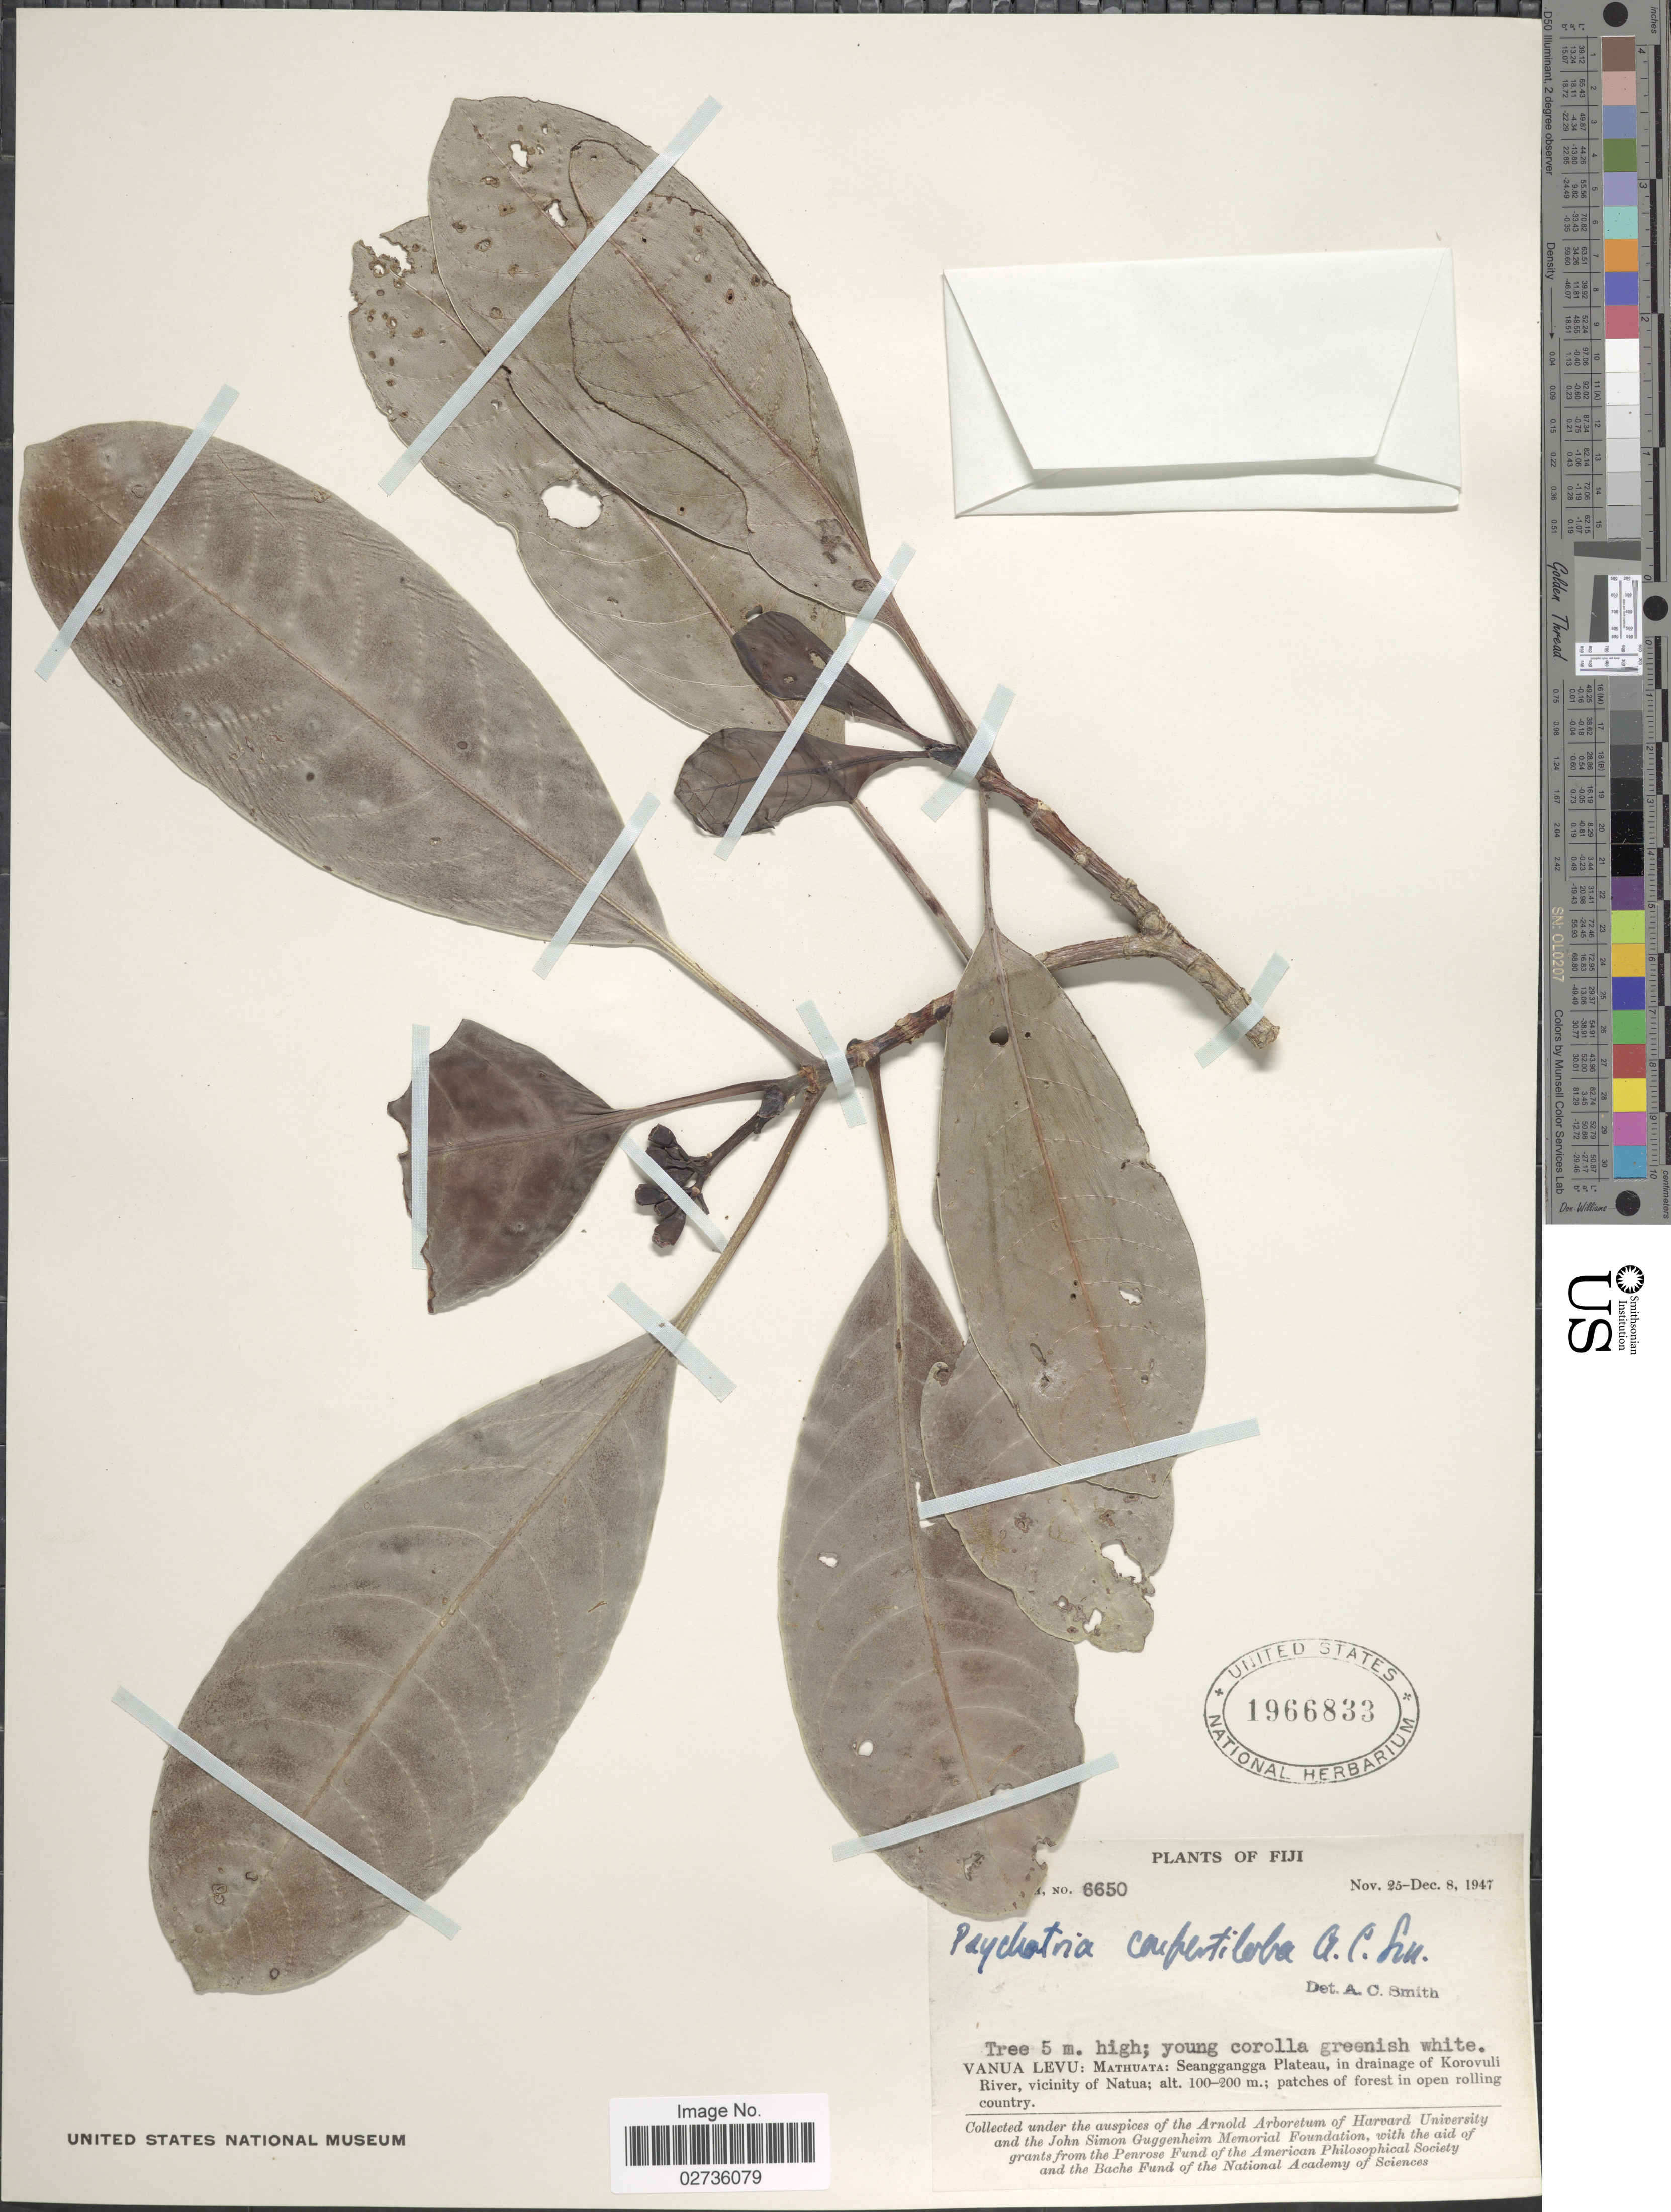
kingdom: Plantae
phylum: Tracheophyta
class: Magnoliopsida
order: Gentianales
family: Rubiaceae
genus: Psychotria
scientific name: Psychotria confertiloba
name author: A.C. Sm.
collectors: A. C. Smith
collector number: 6650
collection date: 1947-11-25/1947-12-08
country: Fiji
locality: Vanua Levu: Mathuata: Seanggangga Plateau, in drainage of Korovuli River, vicinity of Natau.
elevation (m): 100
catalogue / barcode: US 1966833